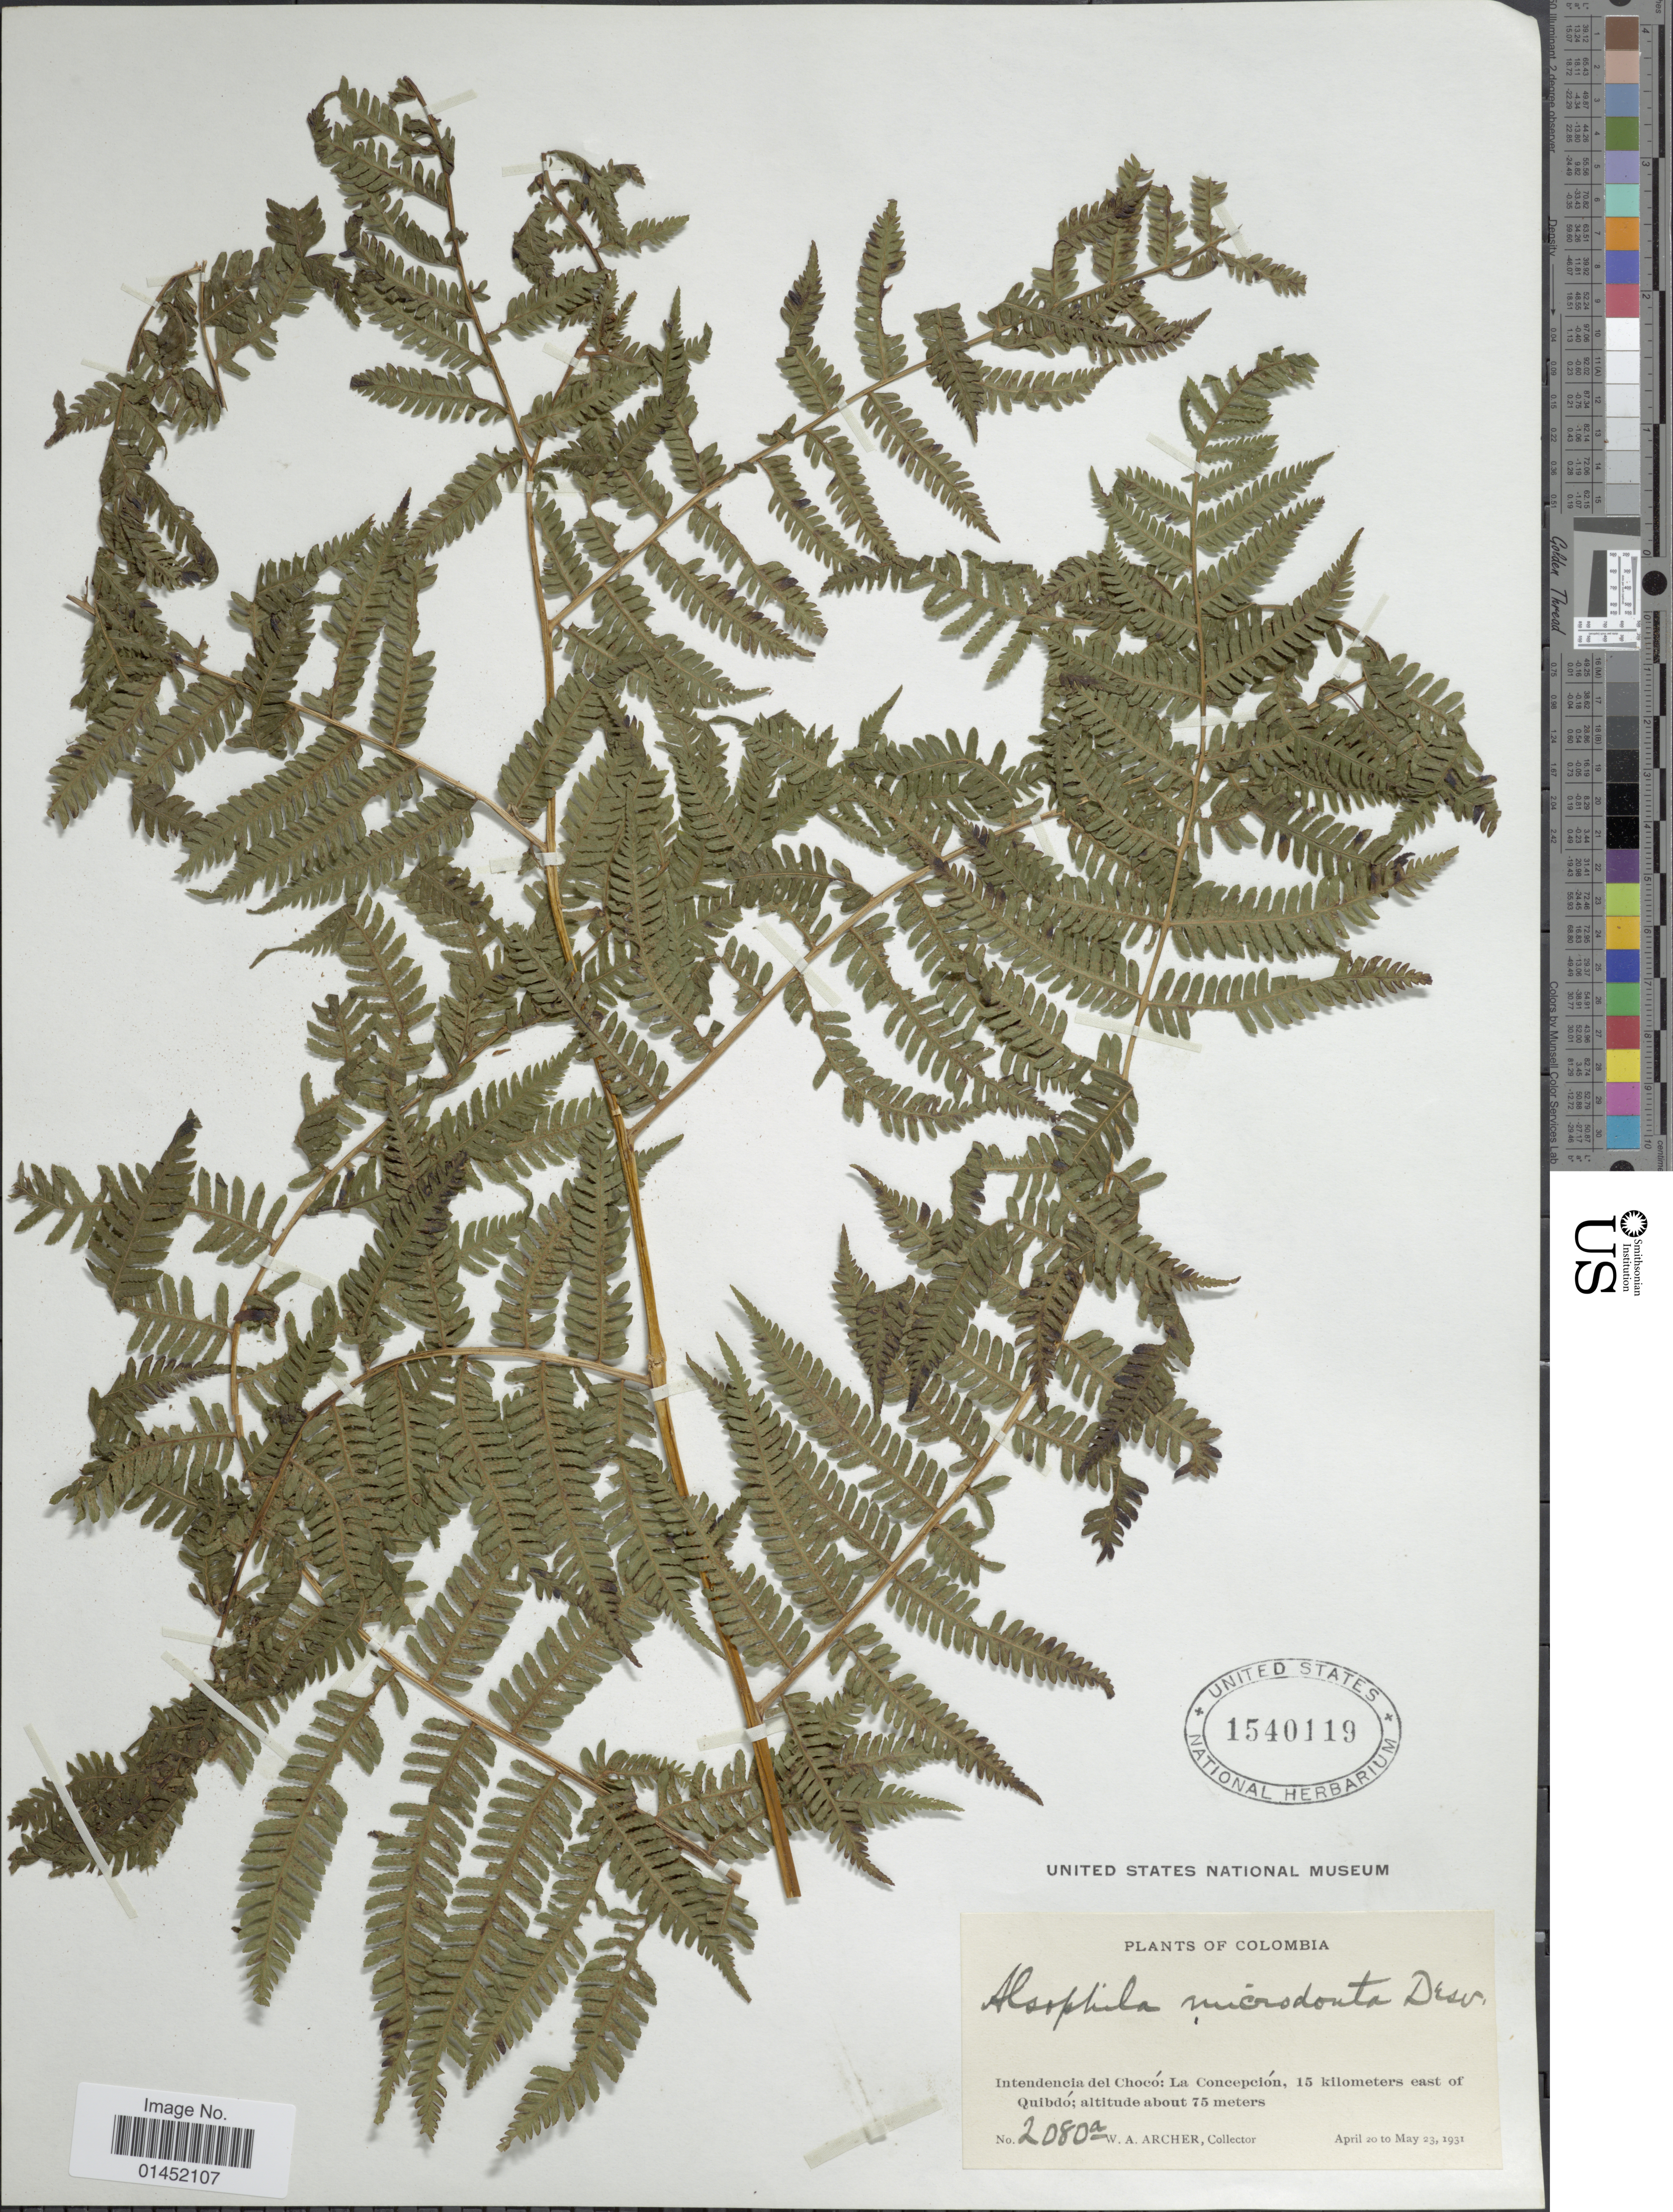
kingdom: Plantae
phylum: Tracheophyta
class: Polypodiopsida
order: Cyatheales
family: Cyatheaceae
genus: Cyathea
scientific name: Cyathea microdonta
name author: (Desv.) Domin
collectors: W. A. Archer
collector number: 2080a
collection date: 1931-04-20/1931-05-23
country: Colombia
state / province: Chocó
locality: Intendencia del Chocó: La Concepción, 15 kilometers east of Quibdó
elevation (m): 75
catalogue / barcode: US 1540119